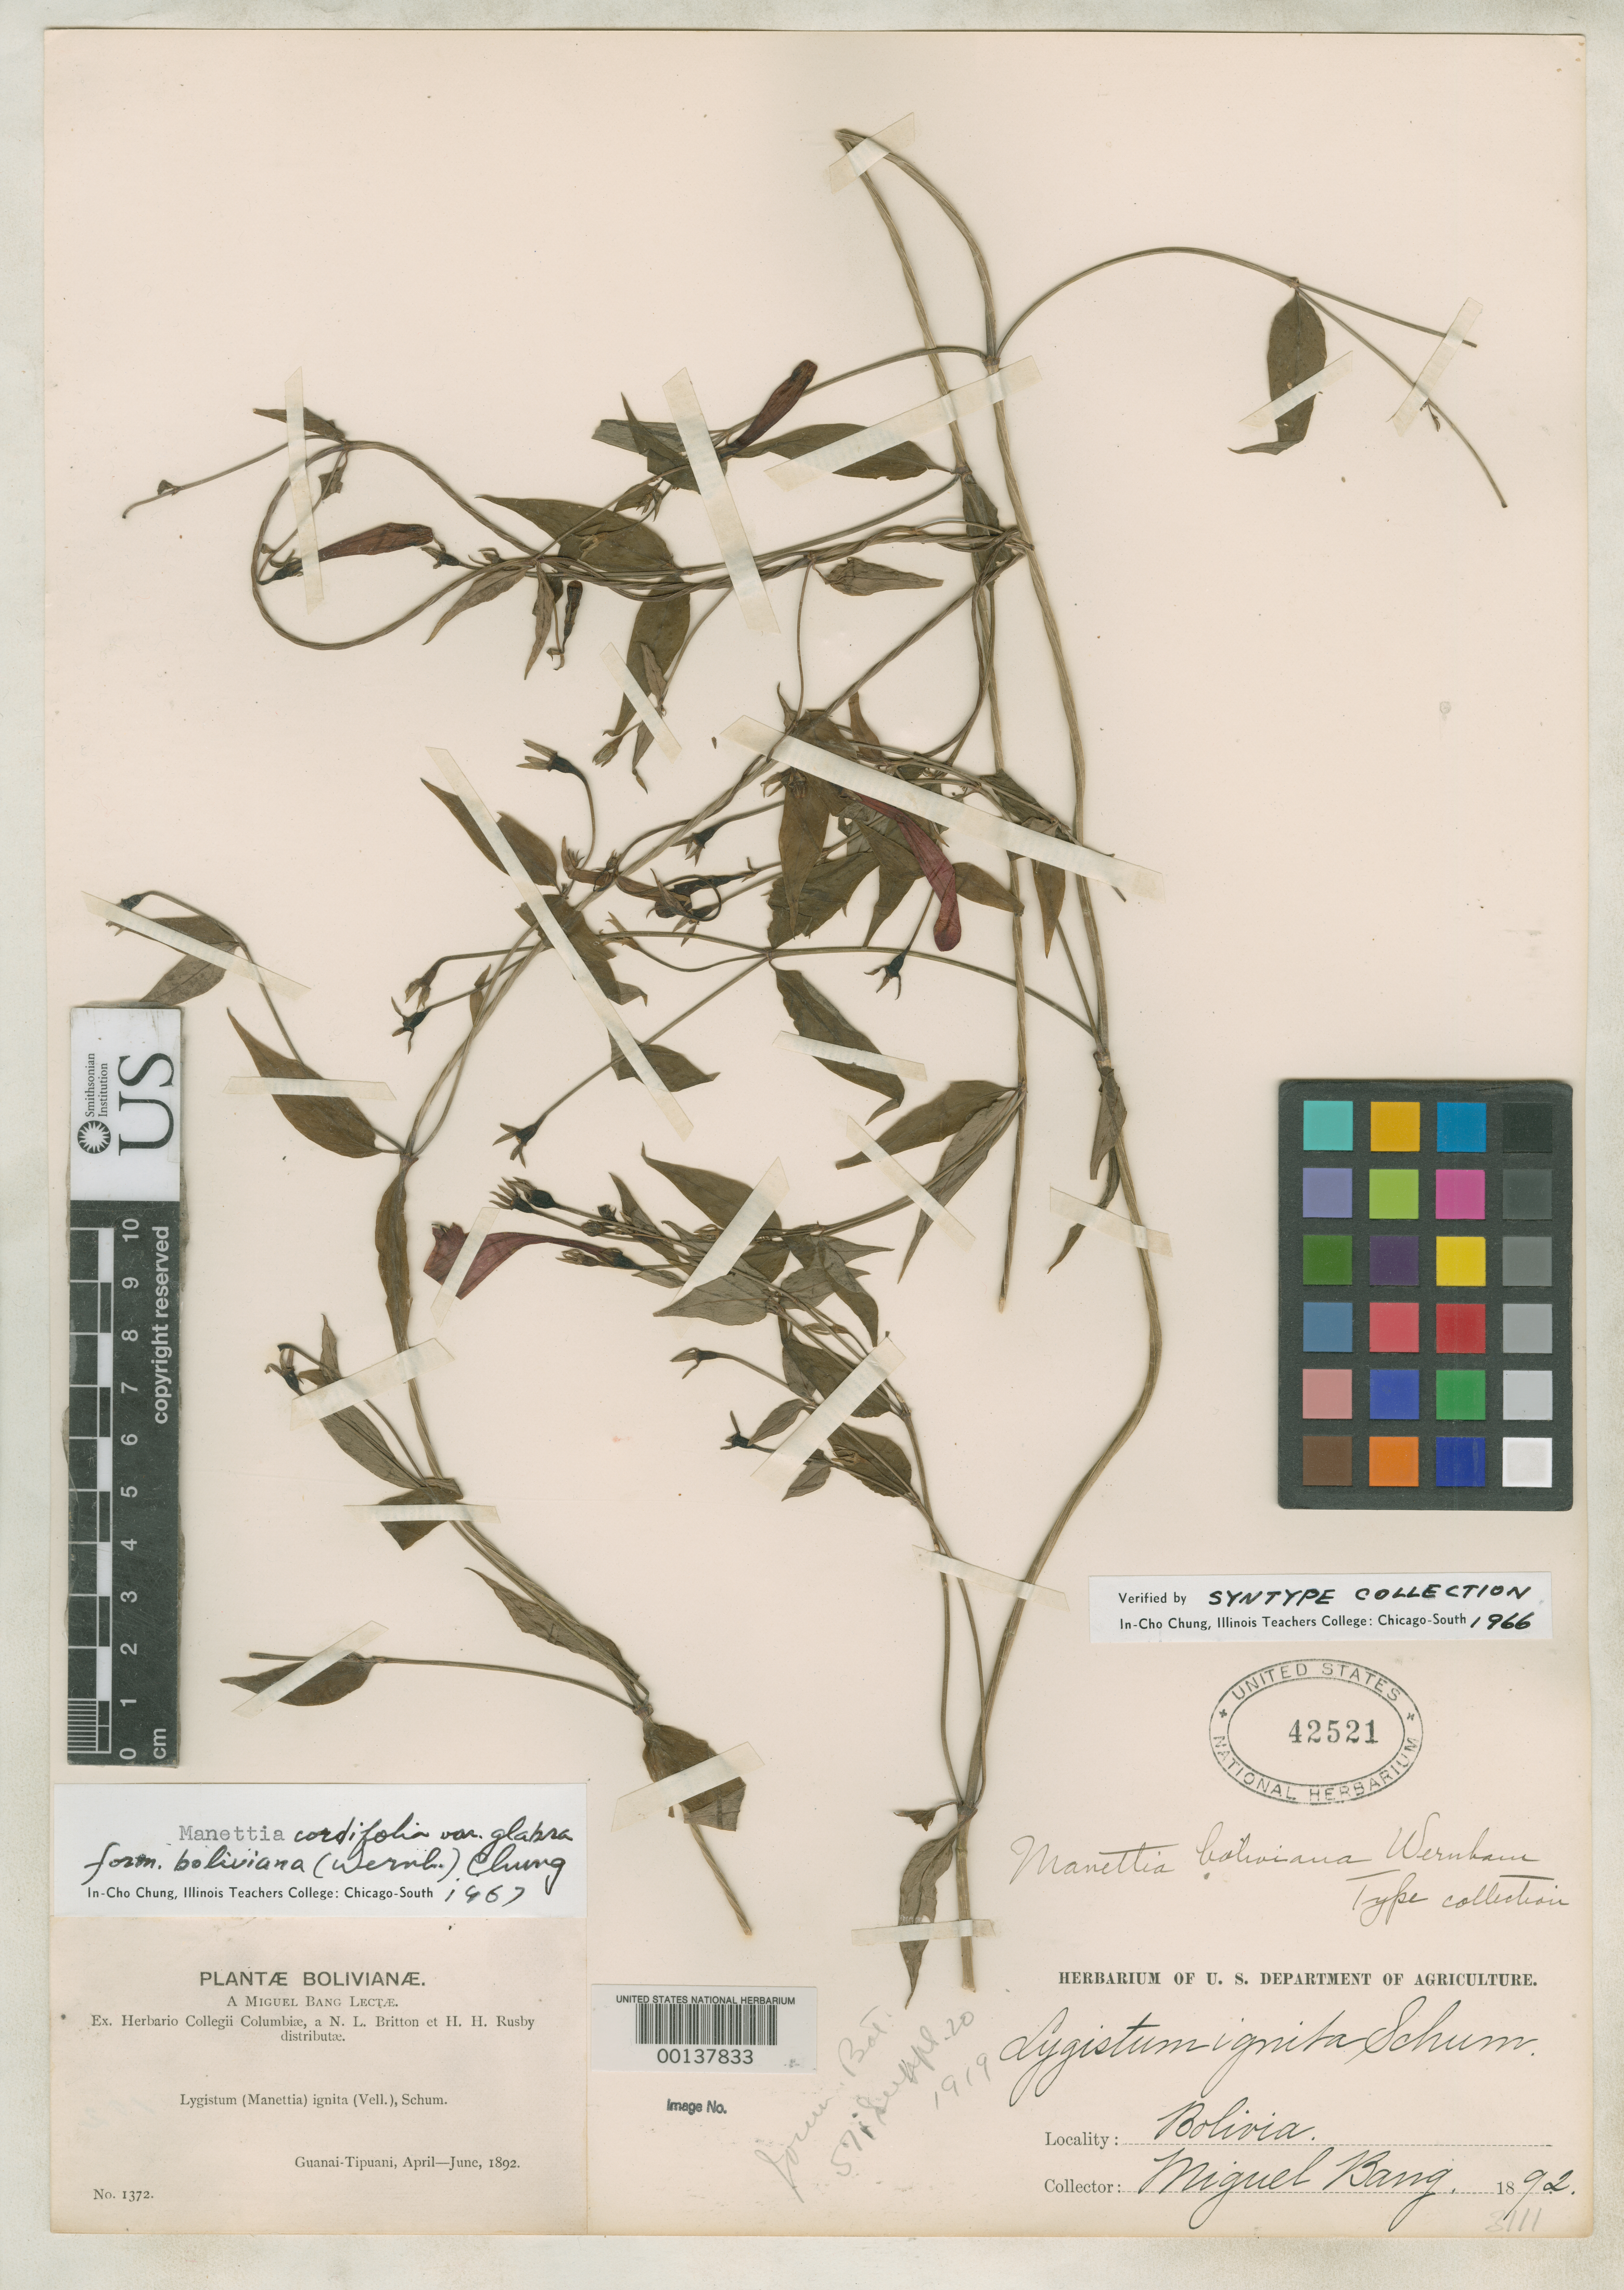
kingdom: Plantae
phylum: Tracheophyta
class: Magnoliopsida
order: Gentianales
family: Rubiaceae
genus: Manettia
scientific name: Manettia boliviana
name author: Wernham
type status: Type Collection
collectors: M. Bang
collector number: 1372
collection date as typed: Apr 1892 to -- Jun 1892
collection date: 1892-04/1892-06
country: Bolivia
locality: Guanai, Tipuani.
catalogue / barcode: US 42521